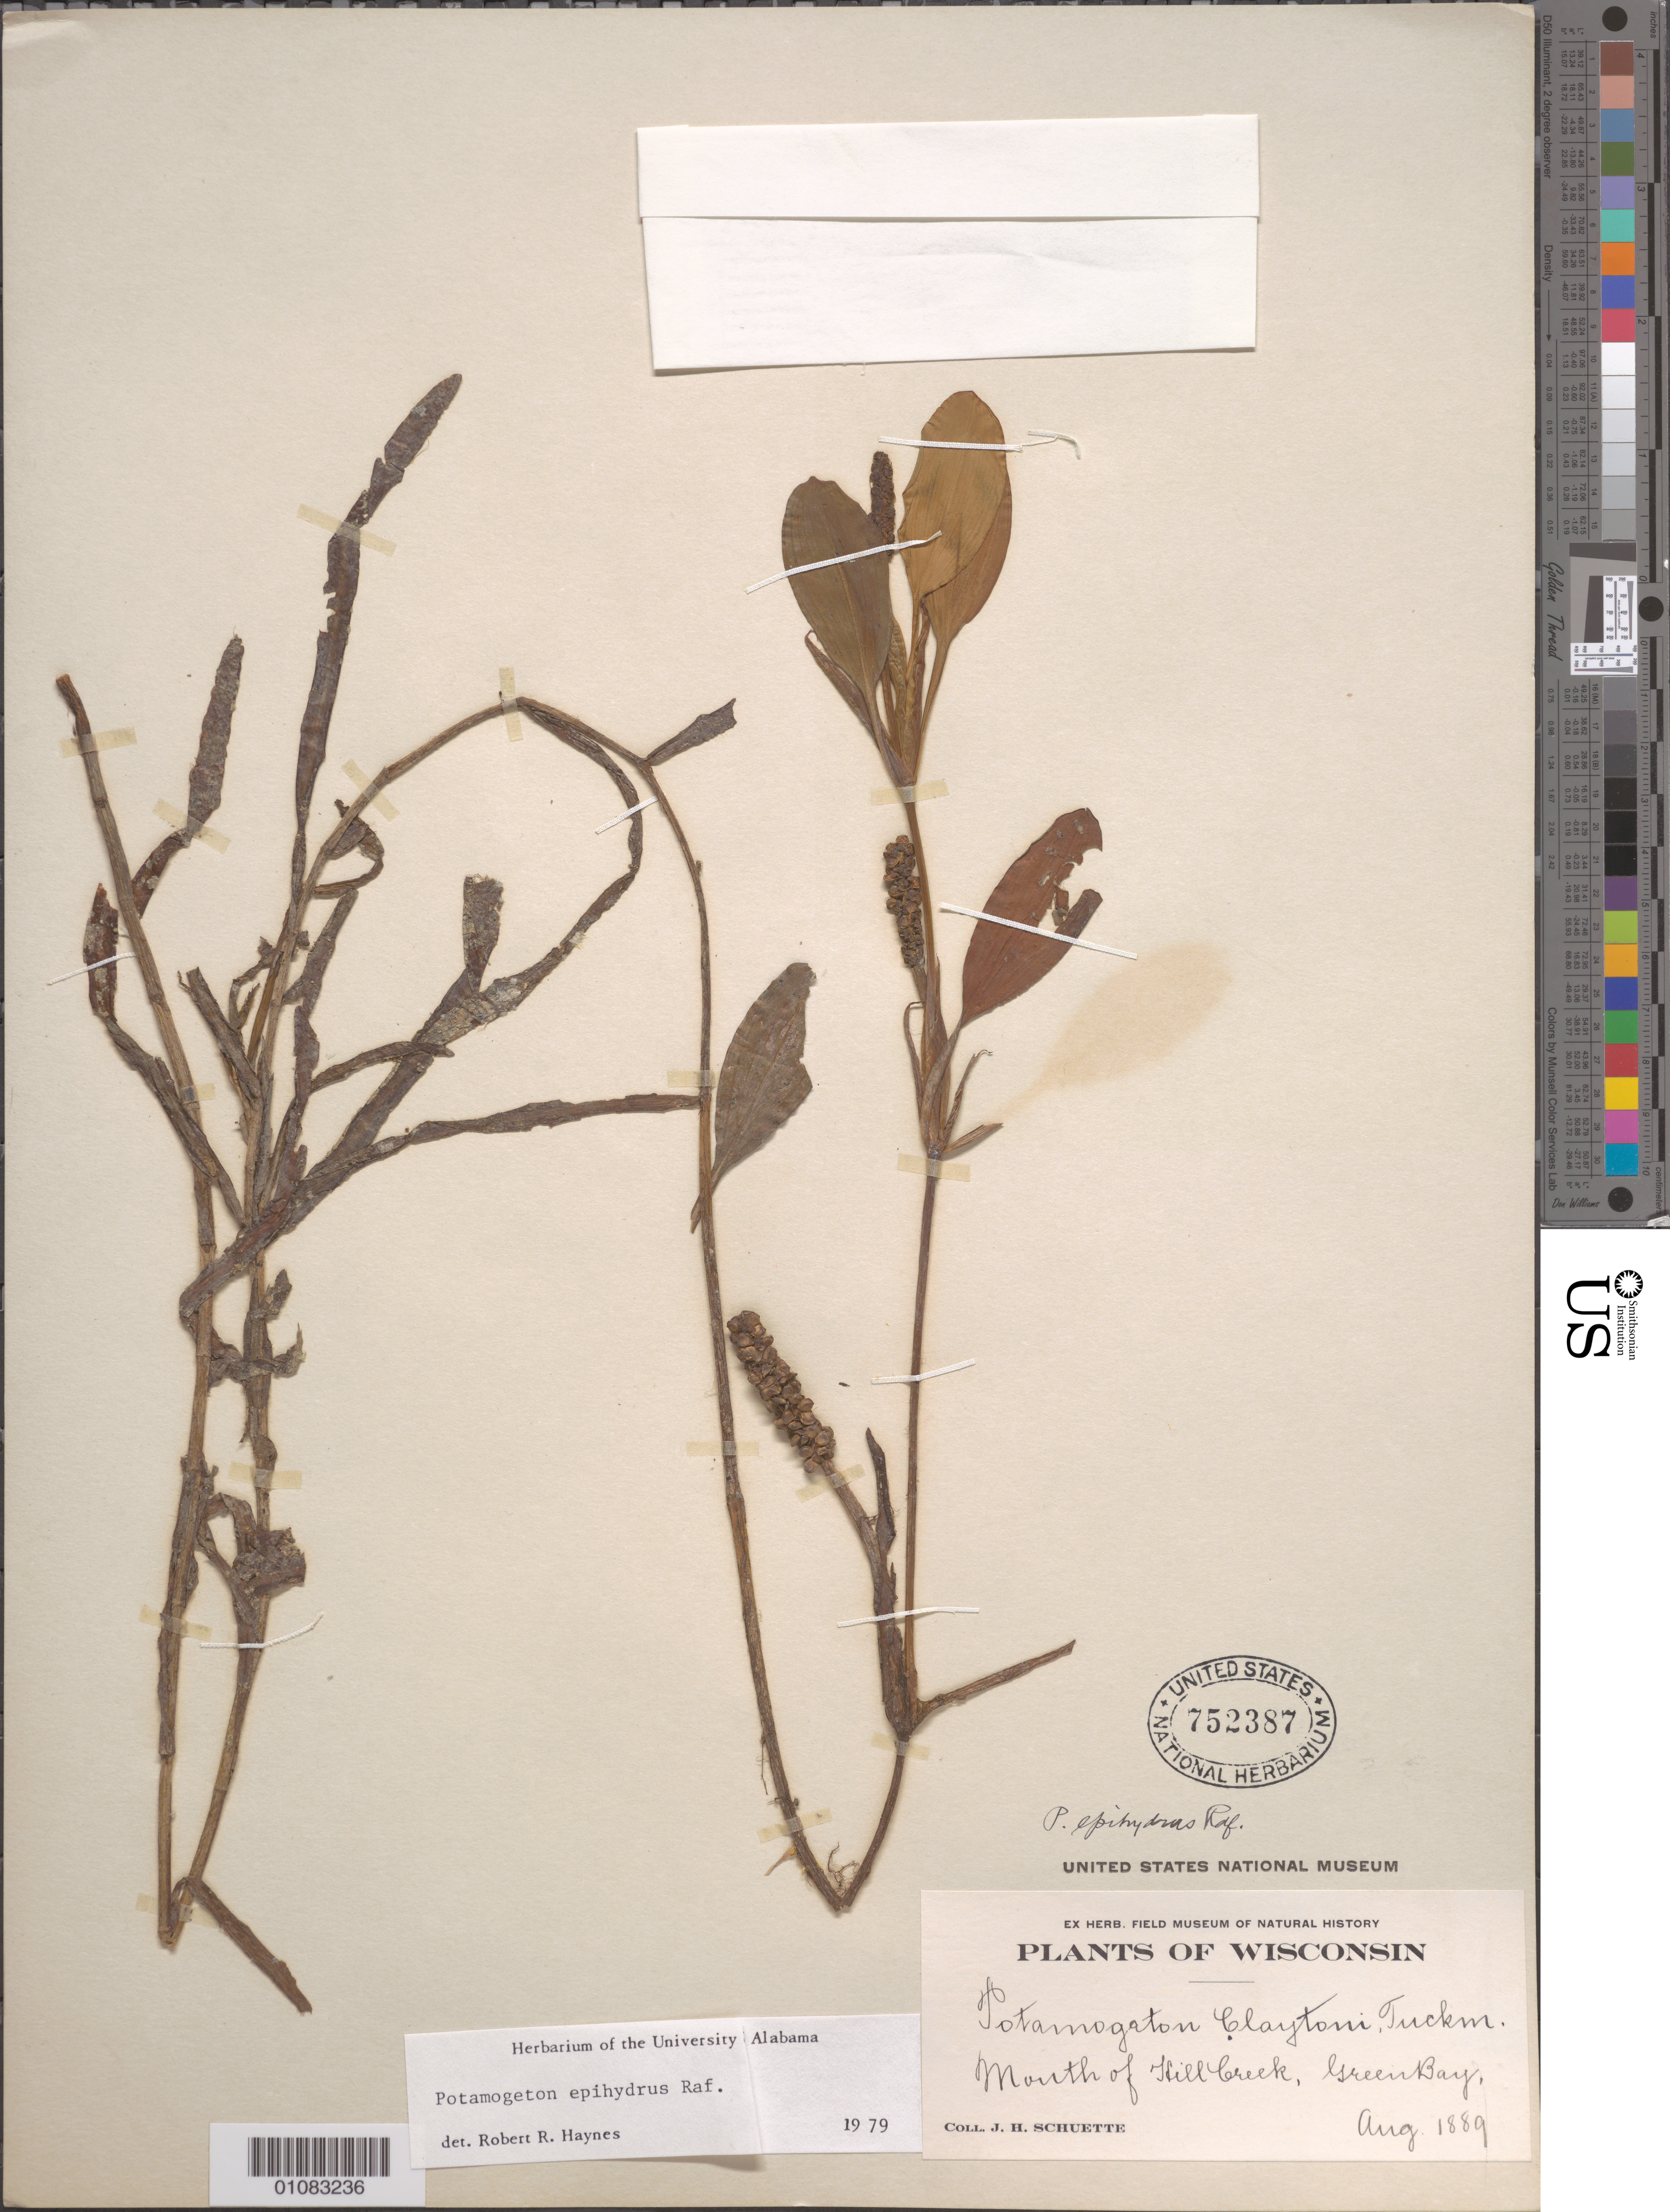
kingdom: Plantae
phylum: Tracheophyta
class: Liliopsida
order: Alismatales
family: Potamogetonaceae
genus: Potamogeton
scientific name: Potamogeton epihydrus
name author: Raf.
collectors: J. Schuette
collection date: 1889-08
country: United States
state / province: Wisconsin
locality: Hill Creek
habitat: Mouth of creek.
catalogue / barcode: US 752387